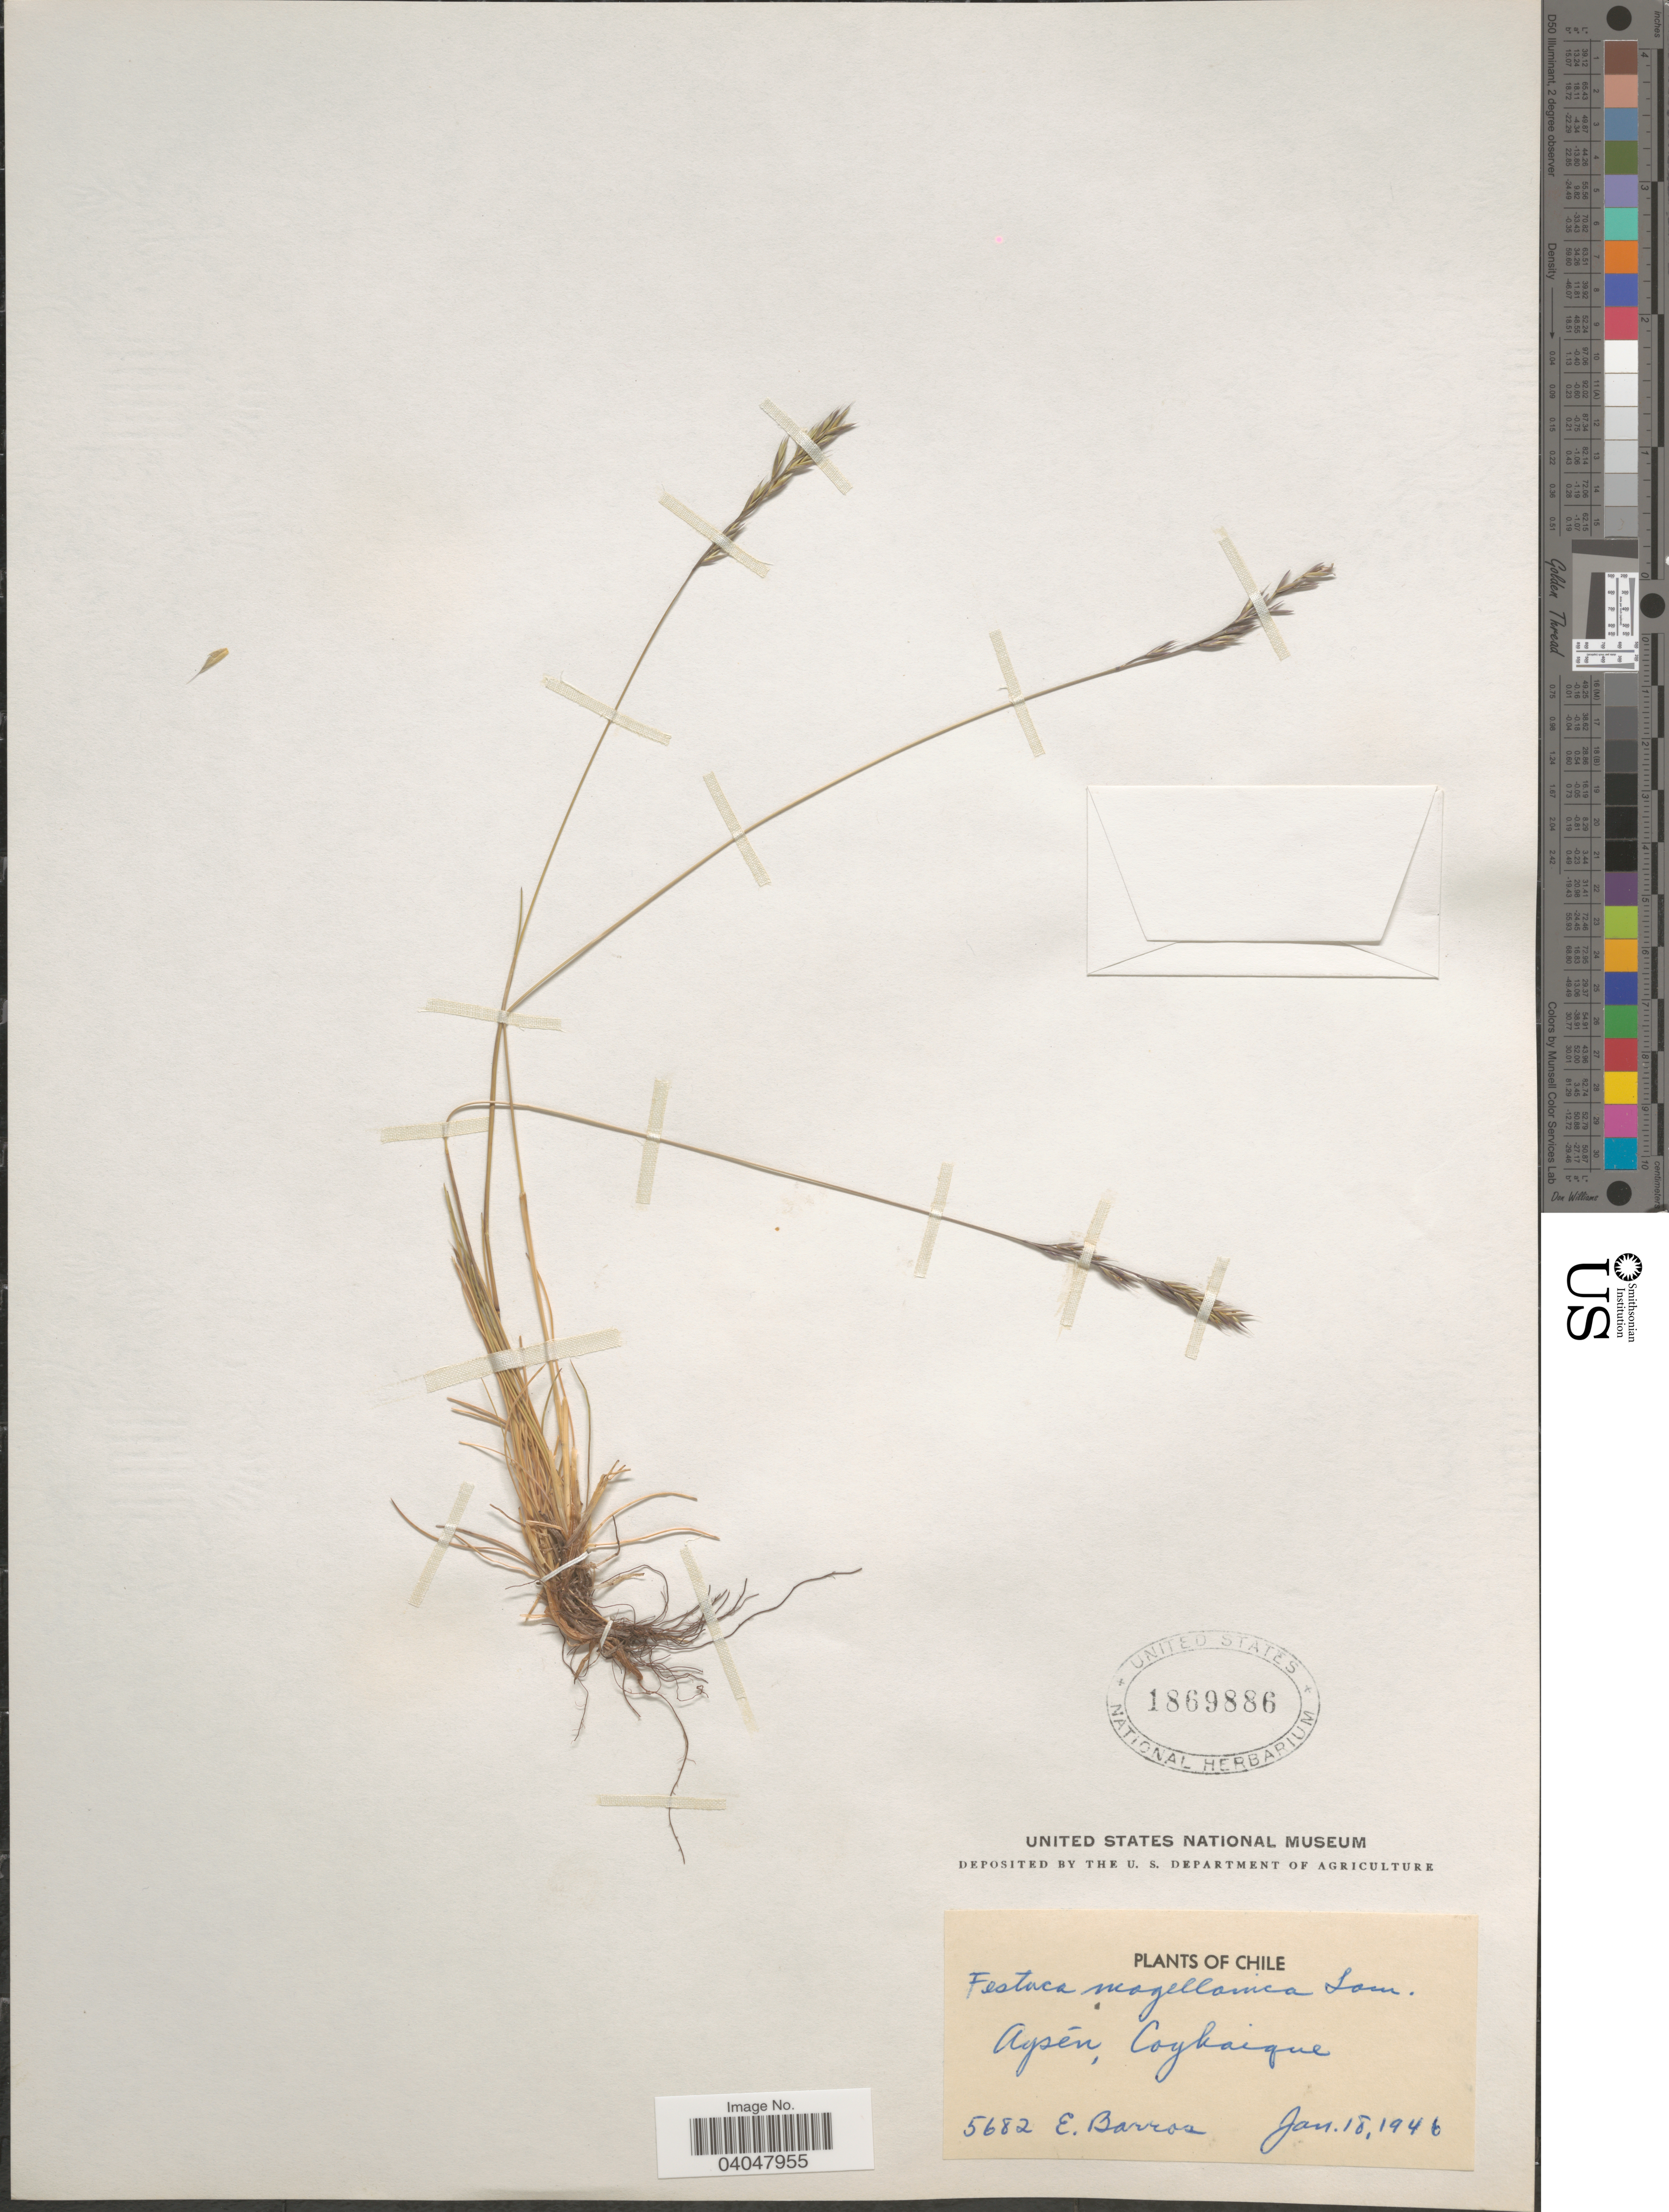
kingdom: Plantae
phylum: Tracheophyta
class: Liliopsida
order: Poales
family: Poaceae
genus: Festuca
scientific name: Festuca magellanica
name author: Lam.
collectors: E. Barros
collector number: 5682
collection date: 1946-01-18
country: Chile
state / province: Aisén (XI)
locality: Aysén, Coyhaique.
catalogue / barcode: US 1869886